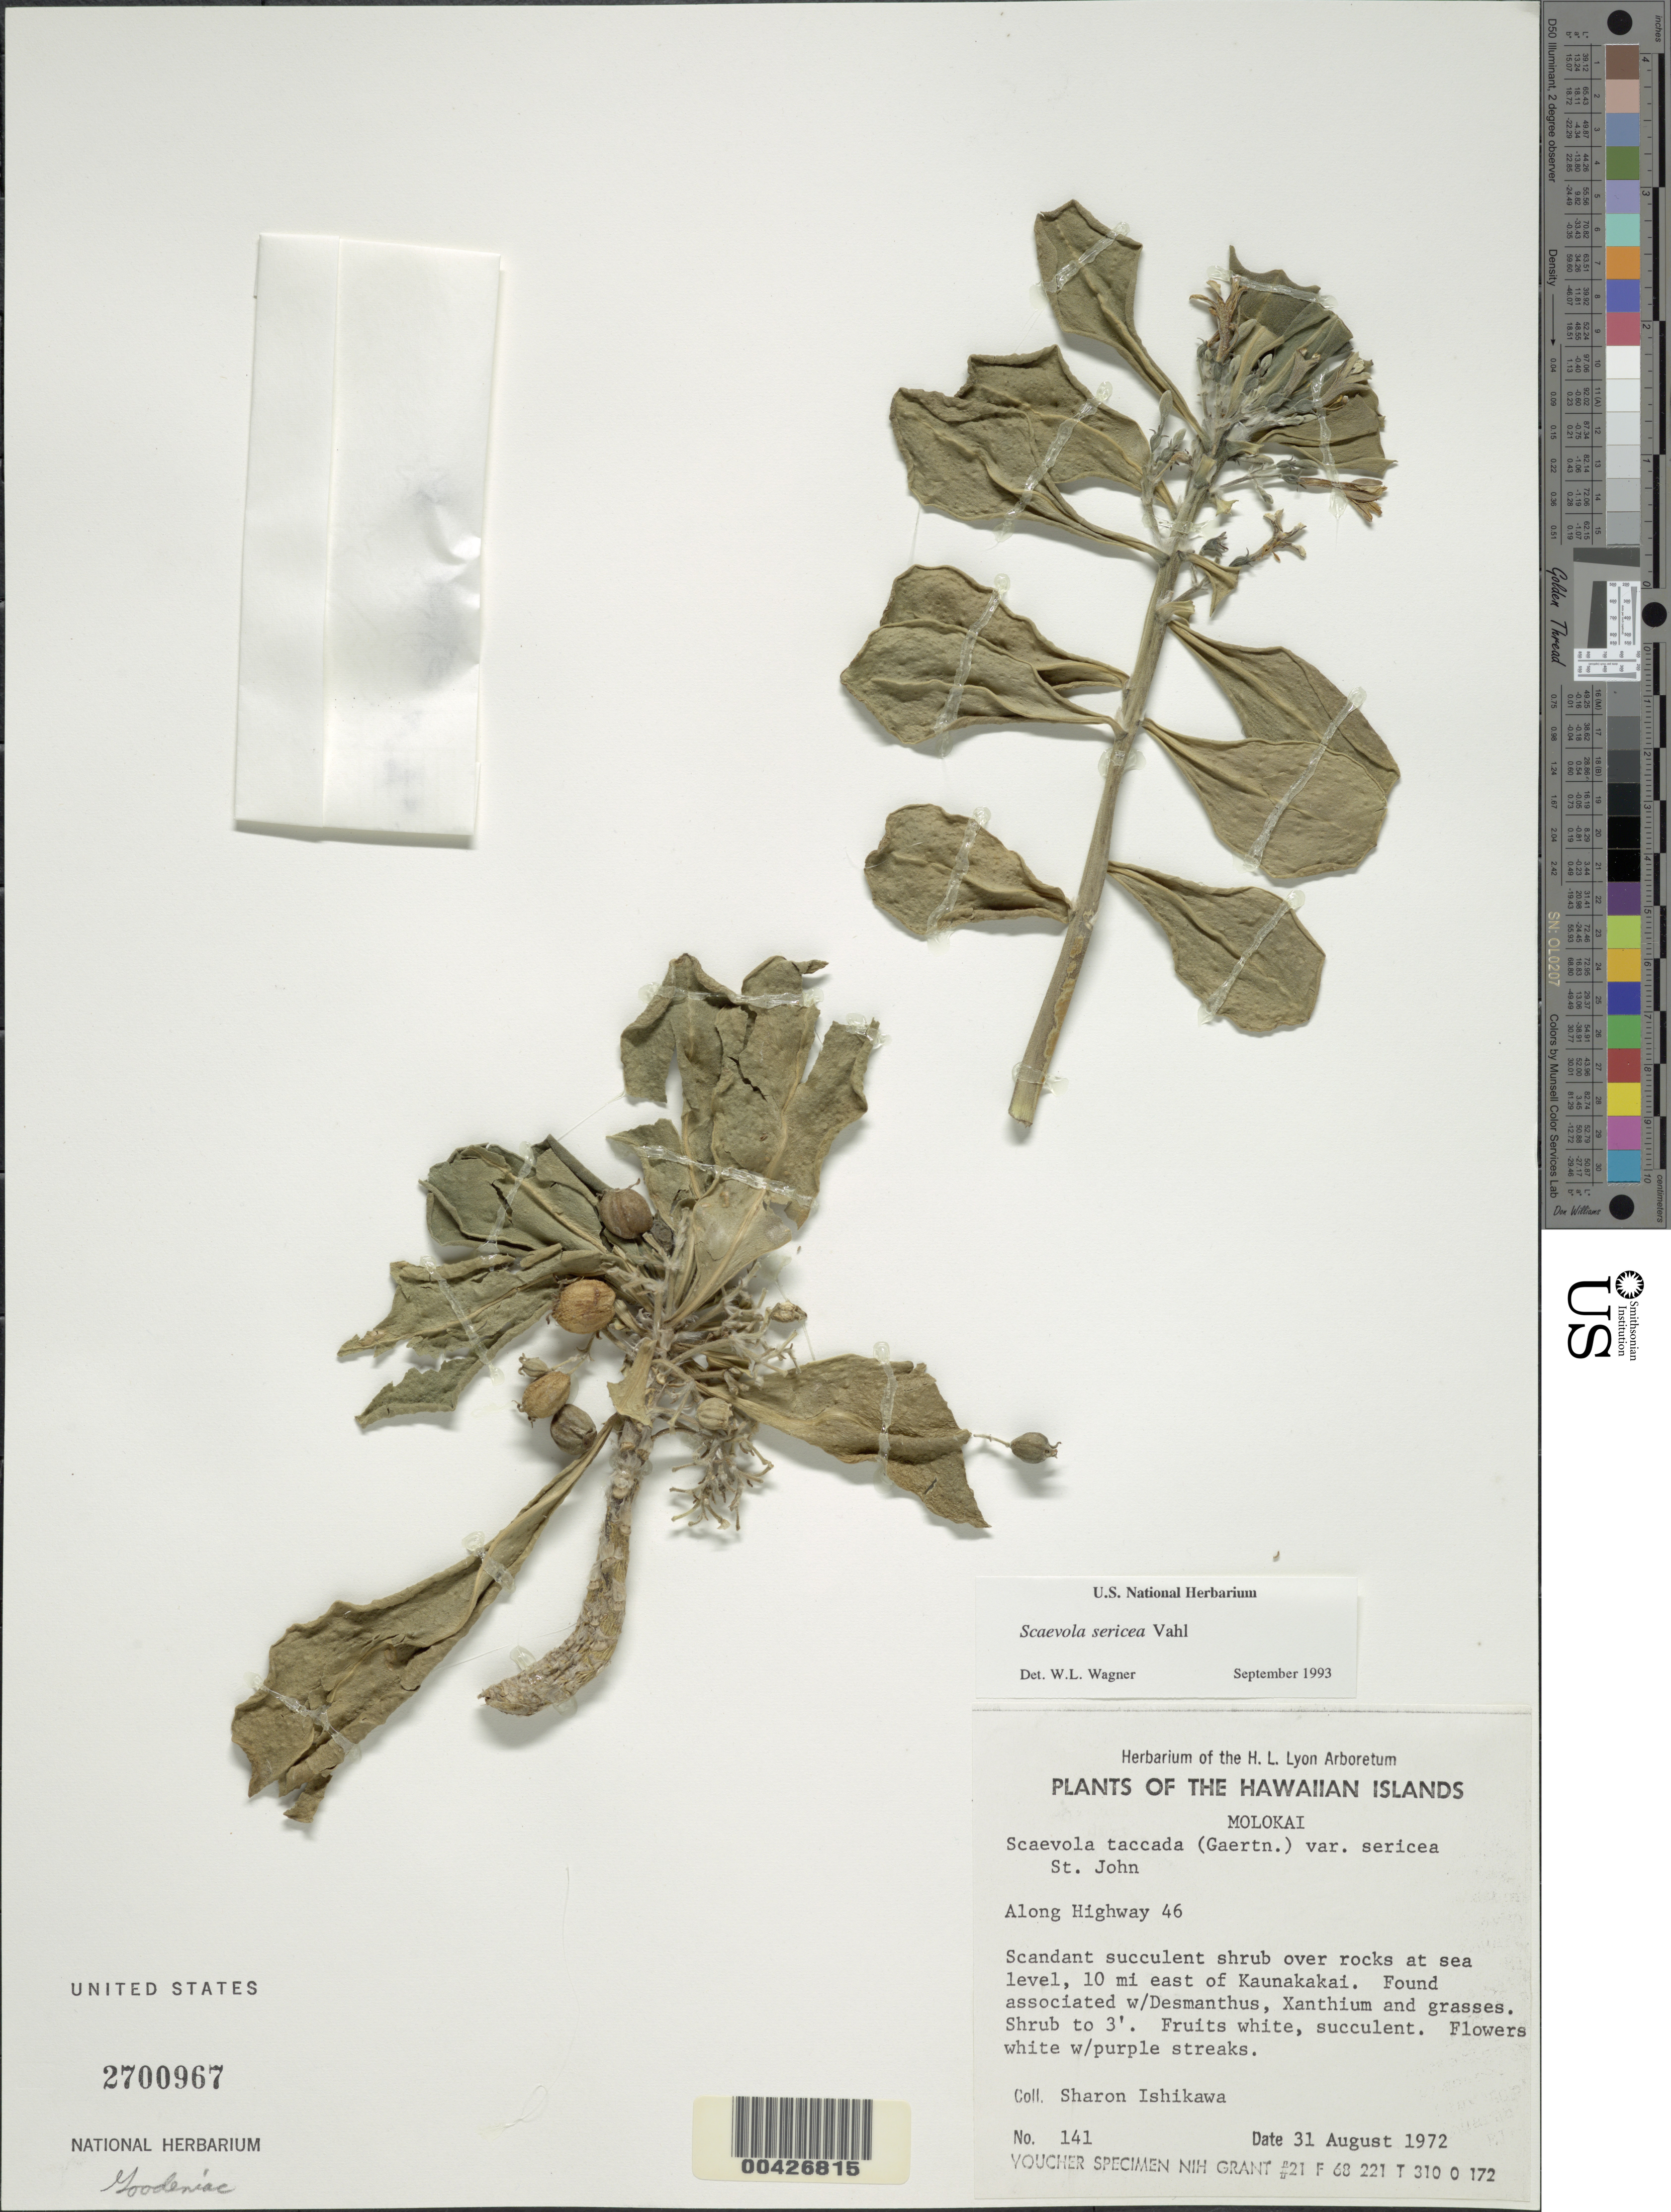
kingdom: Plantae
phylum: Tracheophyta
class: Magnoliopsida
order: Asterales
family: Goodeniaceae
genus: Scaevola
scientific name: Scaevola taccada var. taccada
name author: (Gaertn.) Roxb.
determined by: Wagner, W. L., (BOT), Smithsonian Institution - National Museum of Natural History (UNITED STATES)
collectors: S. S. Ishikawa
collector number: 141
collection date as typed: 31 Aug 1972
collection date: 1972-08-31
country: United States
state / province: Hawaii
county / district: Maui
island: Moloka'i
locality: Along Highway 46, 10 mi E of Kaunakakai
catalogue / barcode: US 2700967